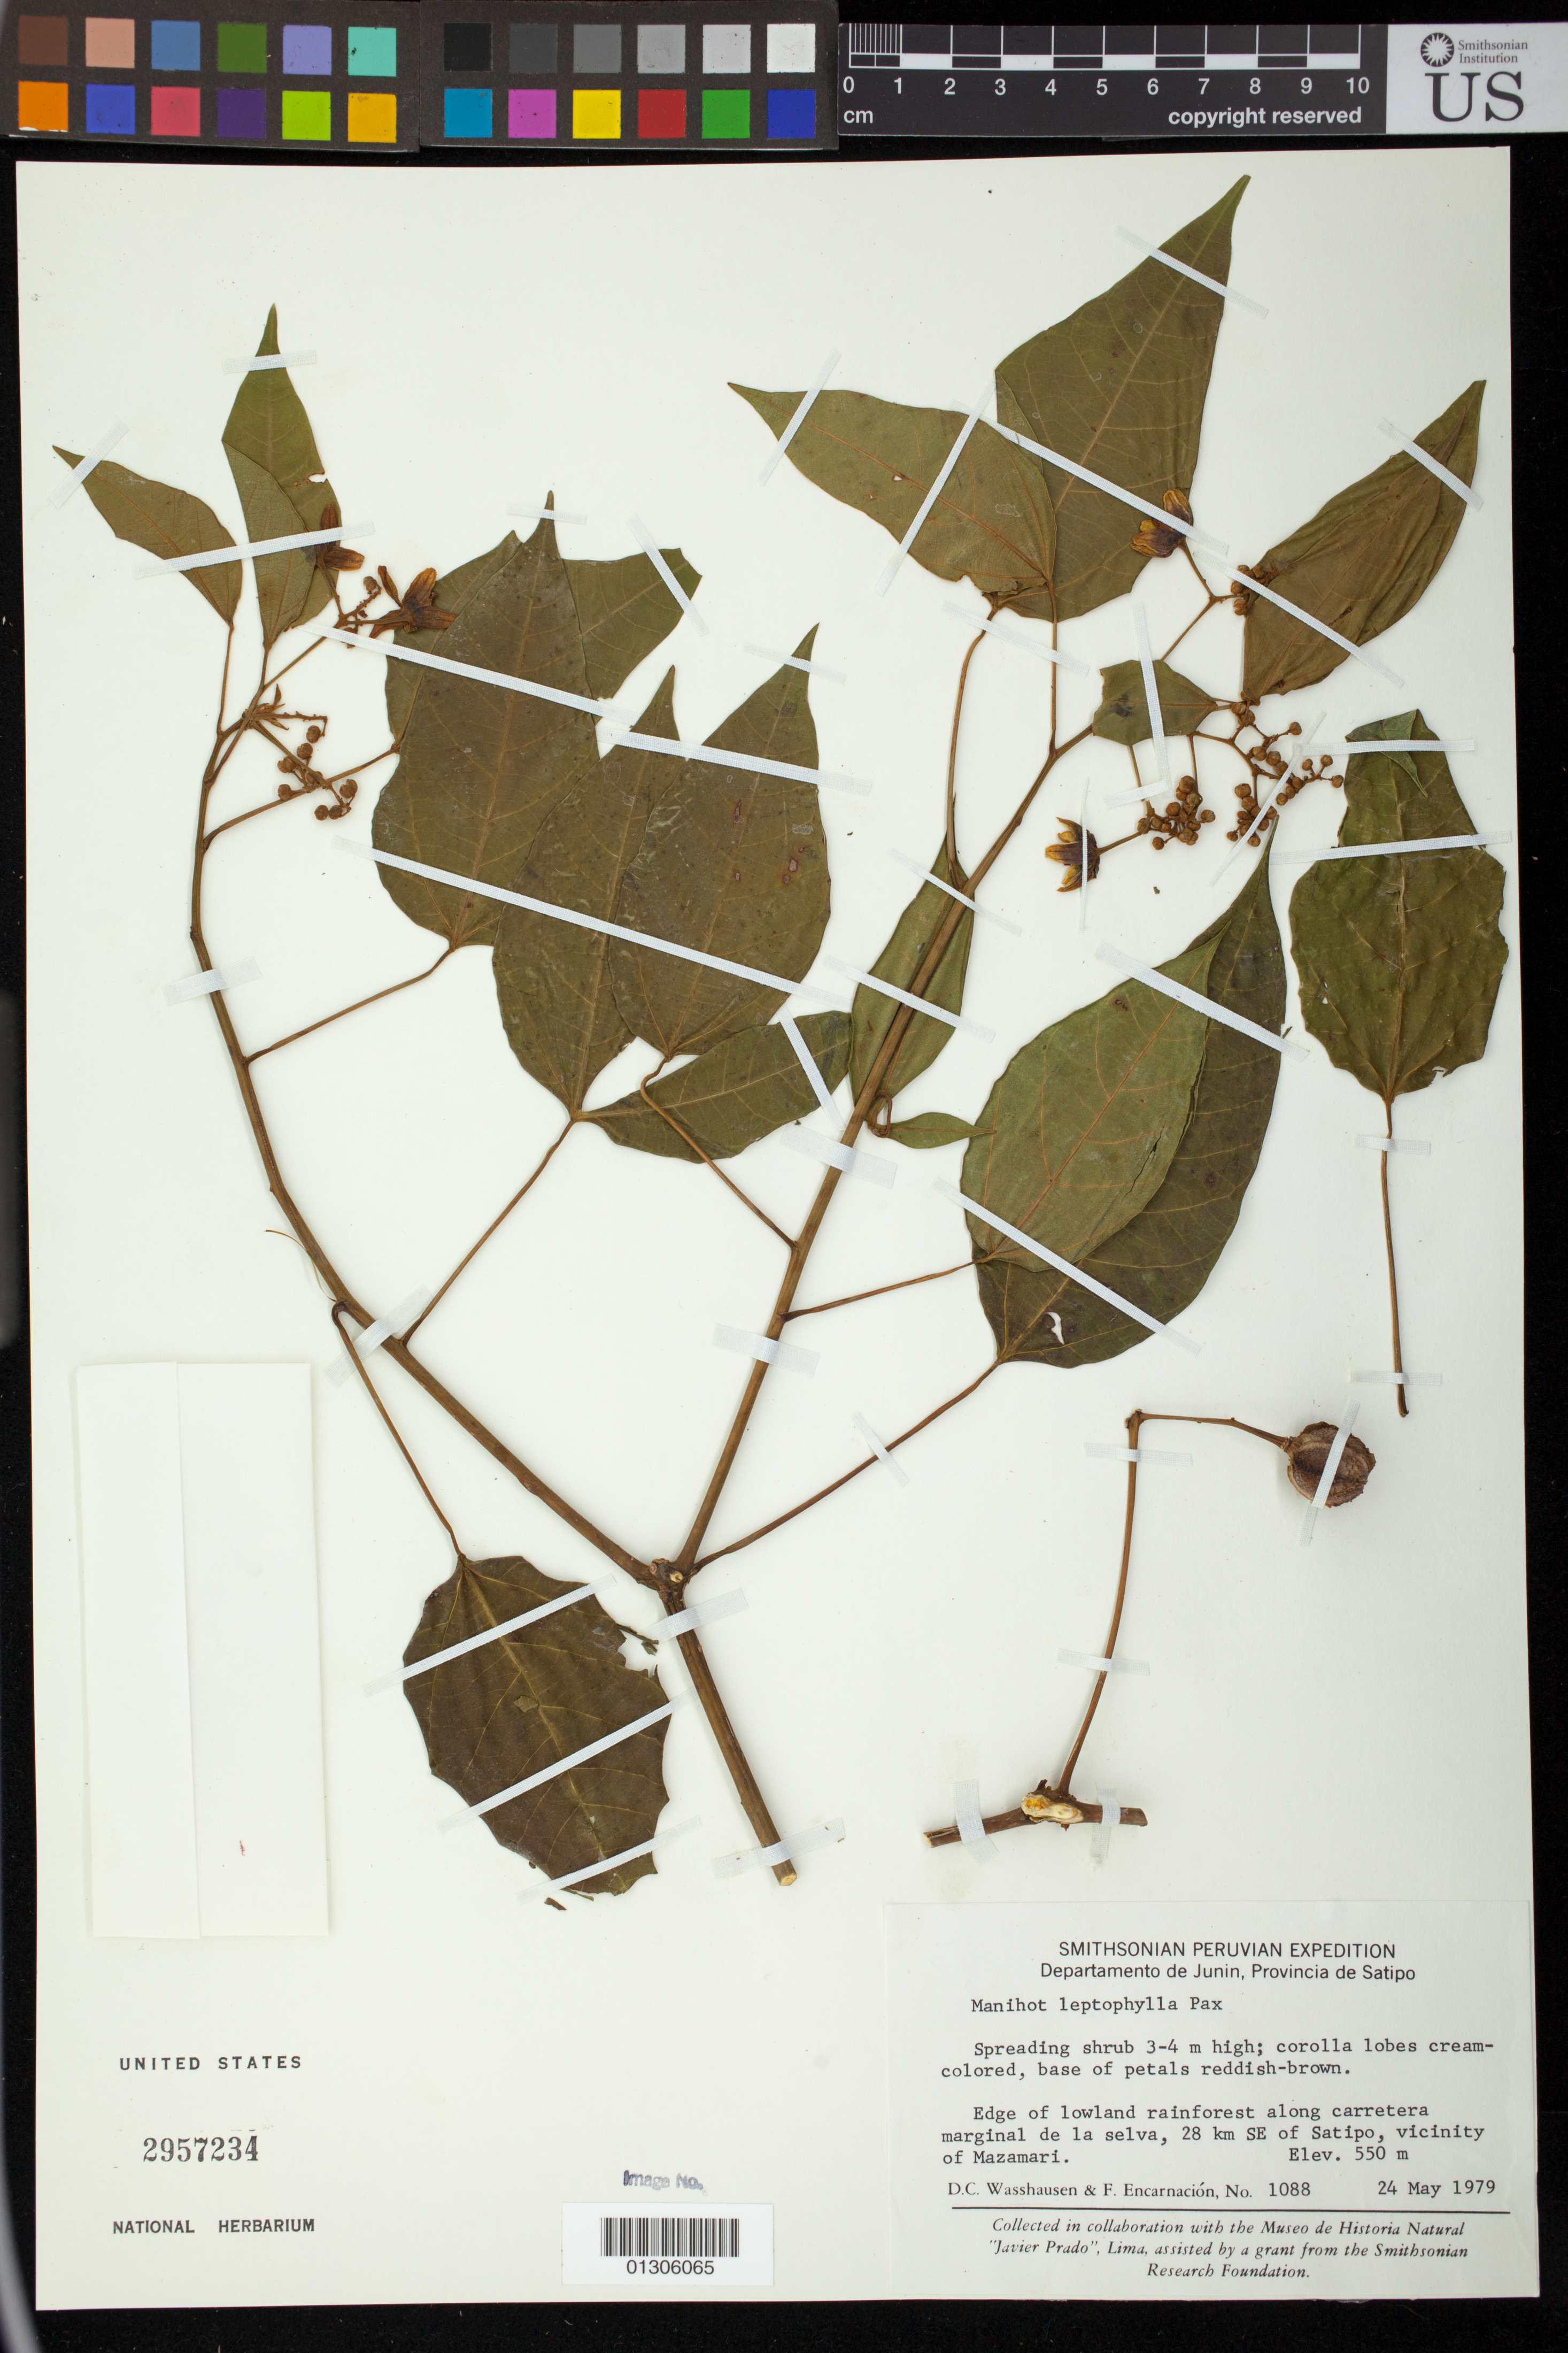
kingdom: Plantae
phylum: Tracheophyta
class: Magnoliopsida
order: Malpighiales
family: Euphorbiaceae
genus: Manihot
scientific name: Manihot australis A.M. Mendoza & Orlandini, ined. 2018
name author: A.M. Mendoza & Orlandini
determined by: Mendoza, A. M.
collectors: D. C. Wasshausen & F. Encarnación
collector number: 1088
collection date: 1979-05-24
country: Peru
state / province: Junín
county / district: Satipo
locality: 28 km SE of Satipo, vicinity of Mazamari.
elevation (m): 550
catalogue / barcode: US 2957234